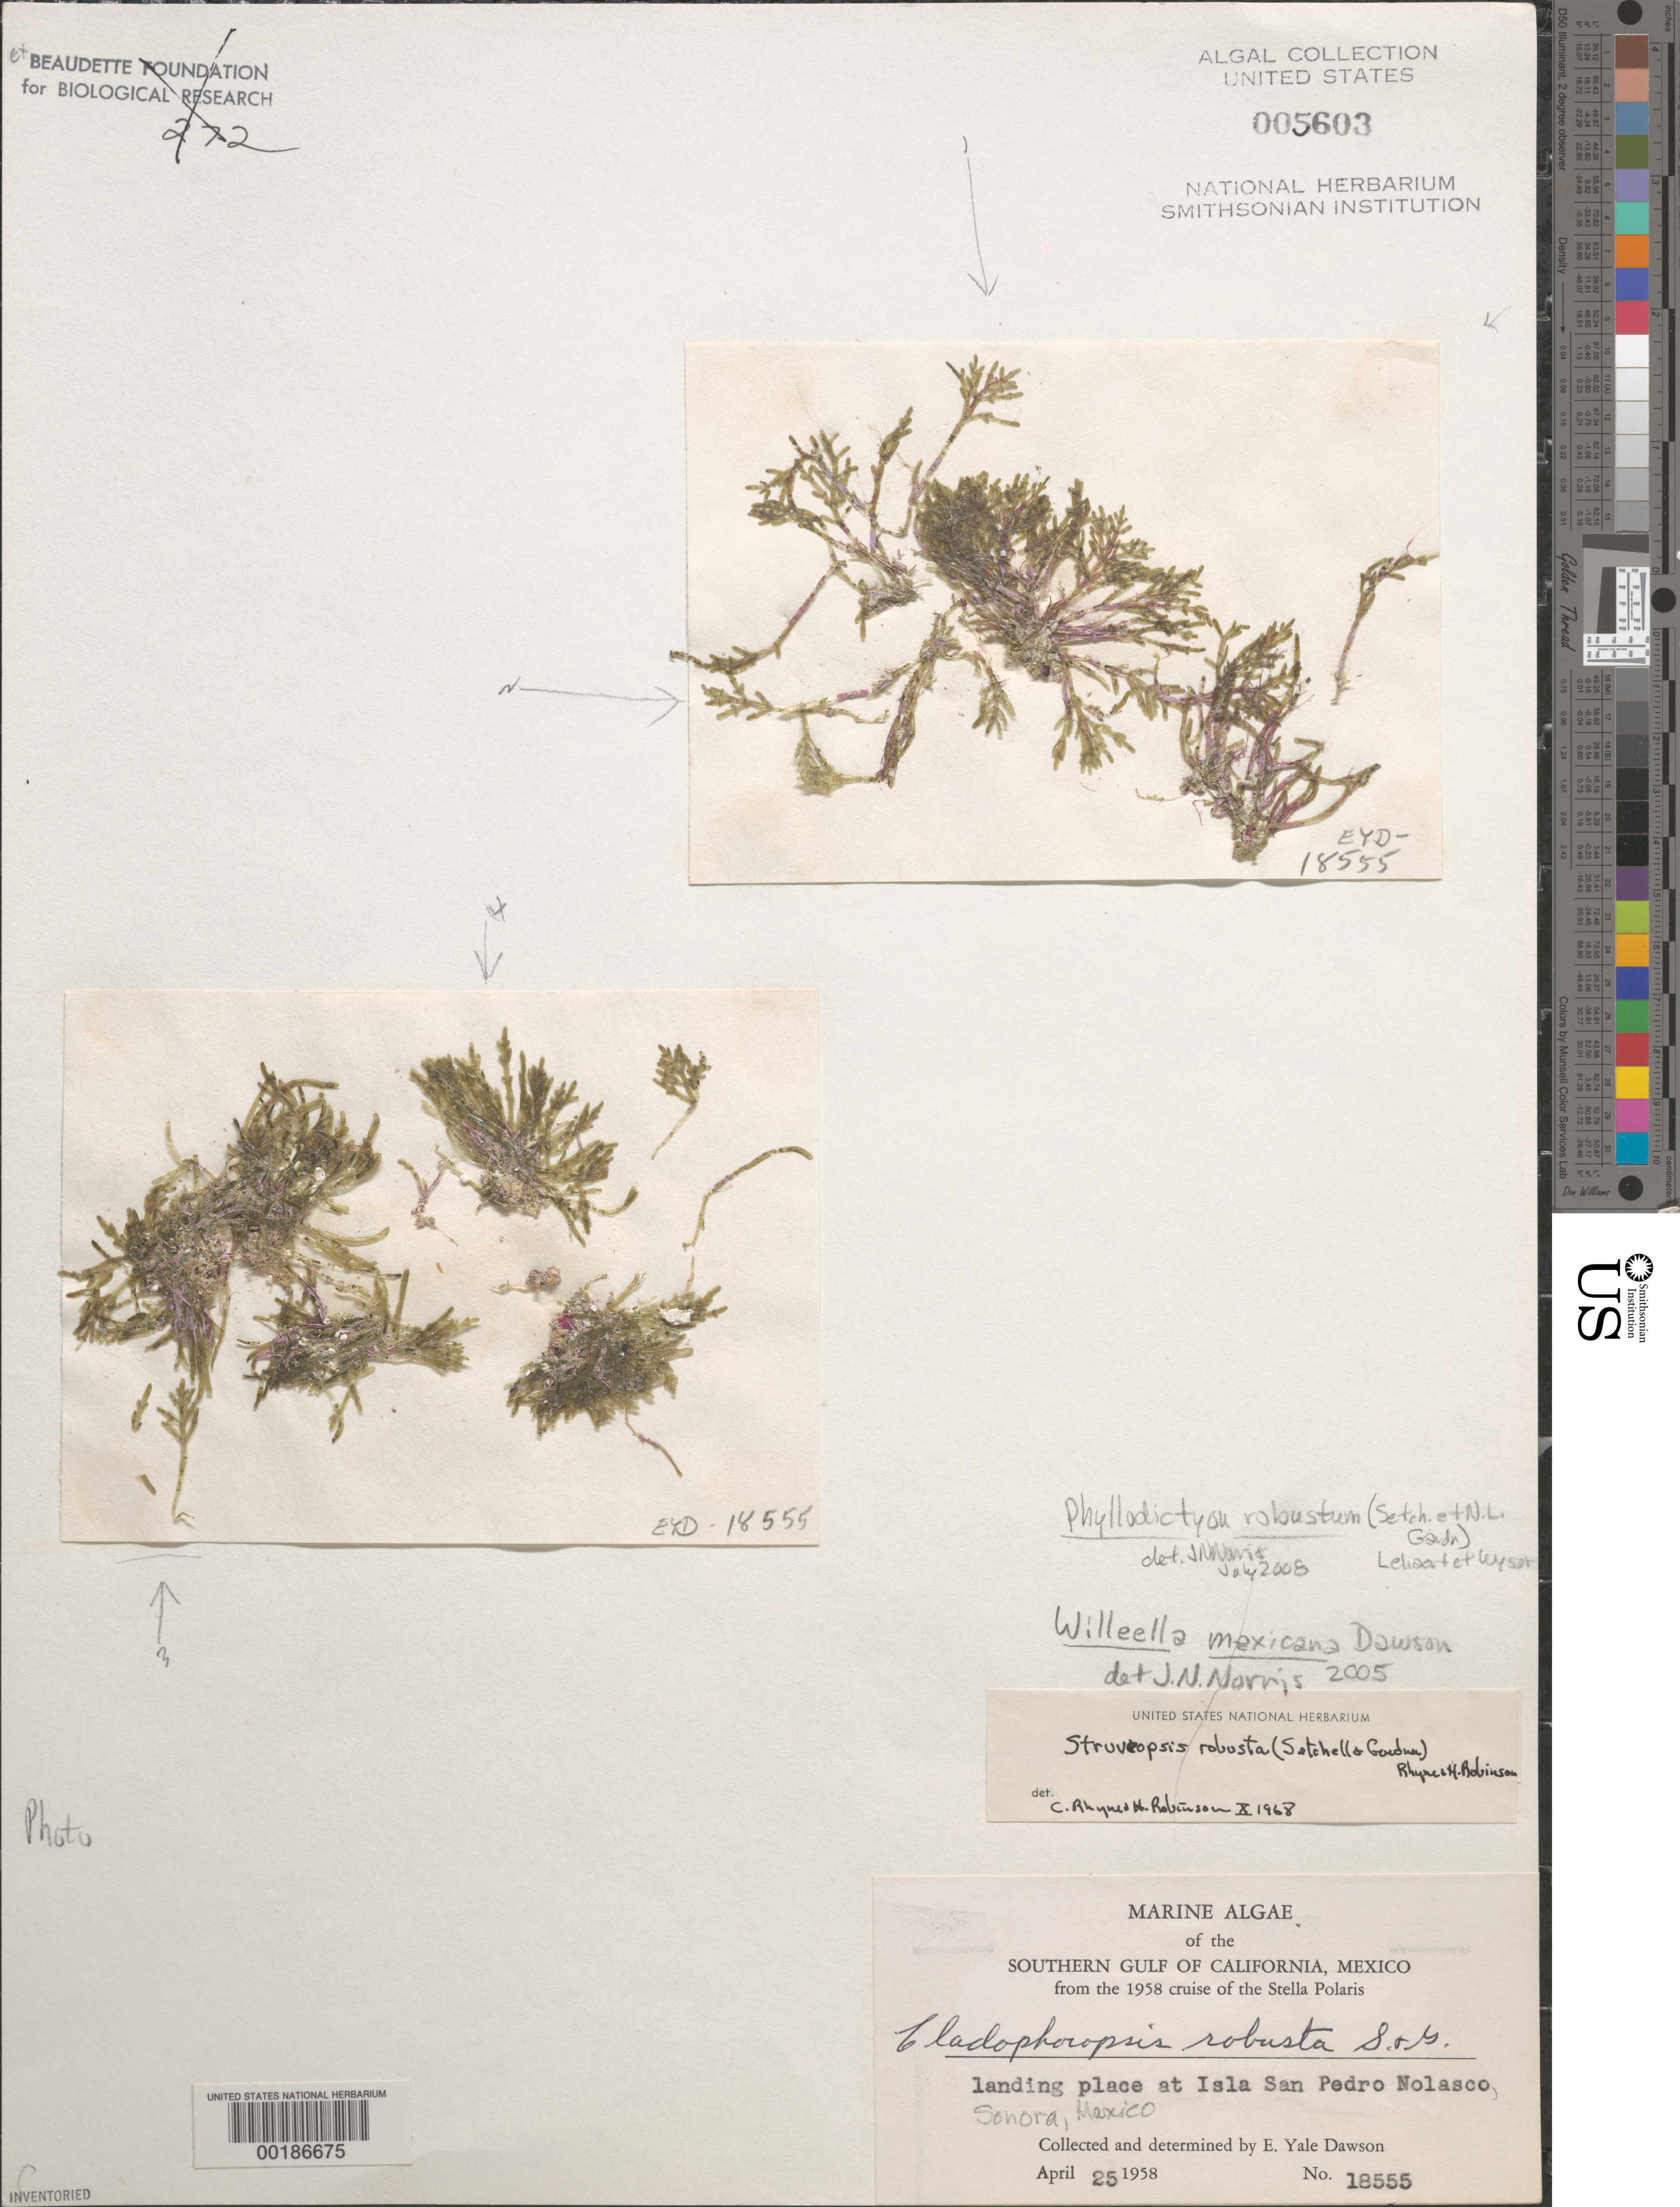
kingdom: Plantae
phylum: Chlorophyta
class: Ulvophyceae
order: Siphonocladales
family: Boodleaceae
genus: Phyllodictyon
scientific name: Phyllodictyon robustum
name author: (Setch. & N.L. Gardner) Leliaert & Wysor in Leliaert et al.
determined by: Norris, James N.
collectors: E. Y. Dawson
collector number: EYD 18555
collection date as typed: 25 Apr 1958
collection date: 1958-04-25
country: Mexico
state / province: Sonora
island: Isla San Pedro Nolasco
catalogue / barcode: US 5603